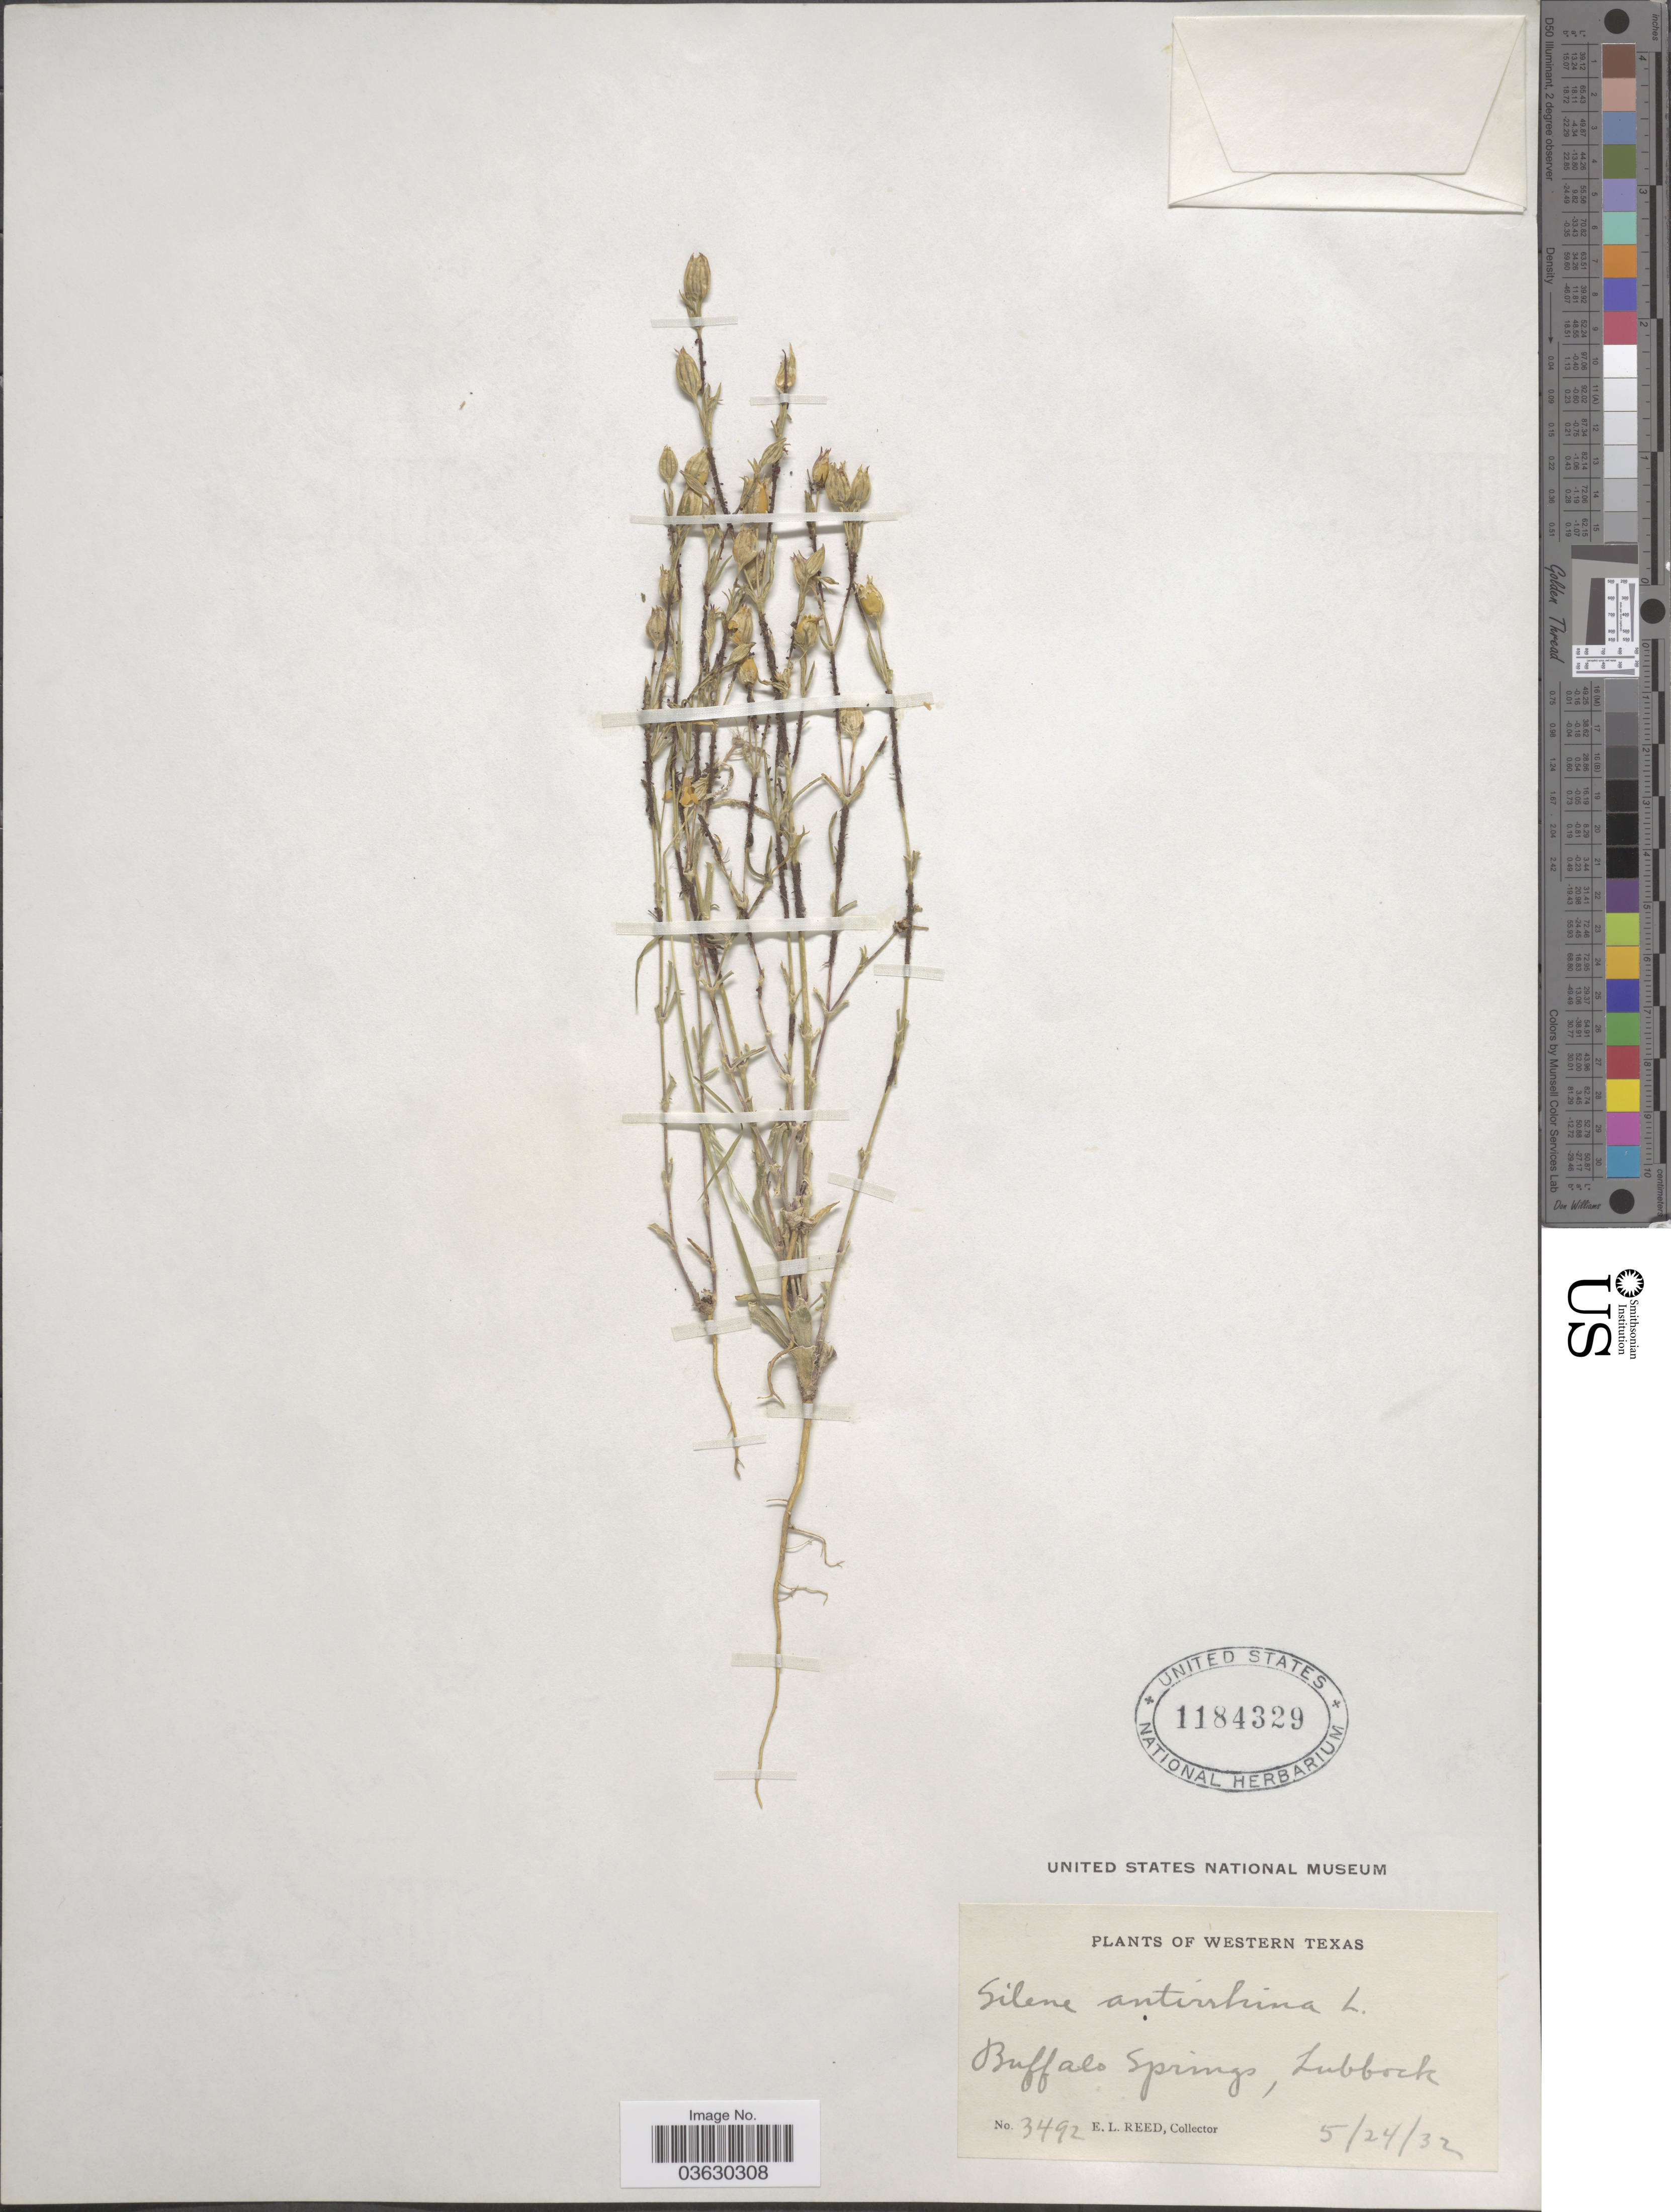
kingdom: Plantae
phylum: Tracheophyta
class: Magnoliopsida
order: Caryophyllales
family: Caryophyllaceae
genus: Silene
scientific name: Silene antirrhina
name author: L.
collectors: E. Reed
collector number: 3492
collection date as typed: Transcribed d/m/y: 24/5/32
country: United States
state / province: Texas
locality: Western Texas. Buffalo Springs, Lubbock.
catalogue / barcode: US 1184329